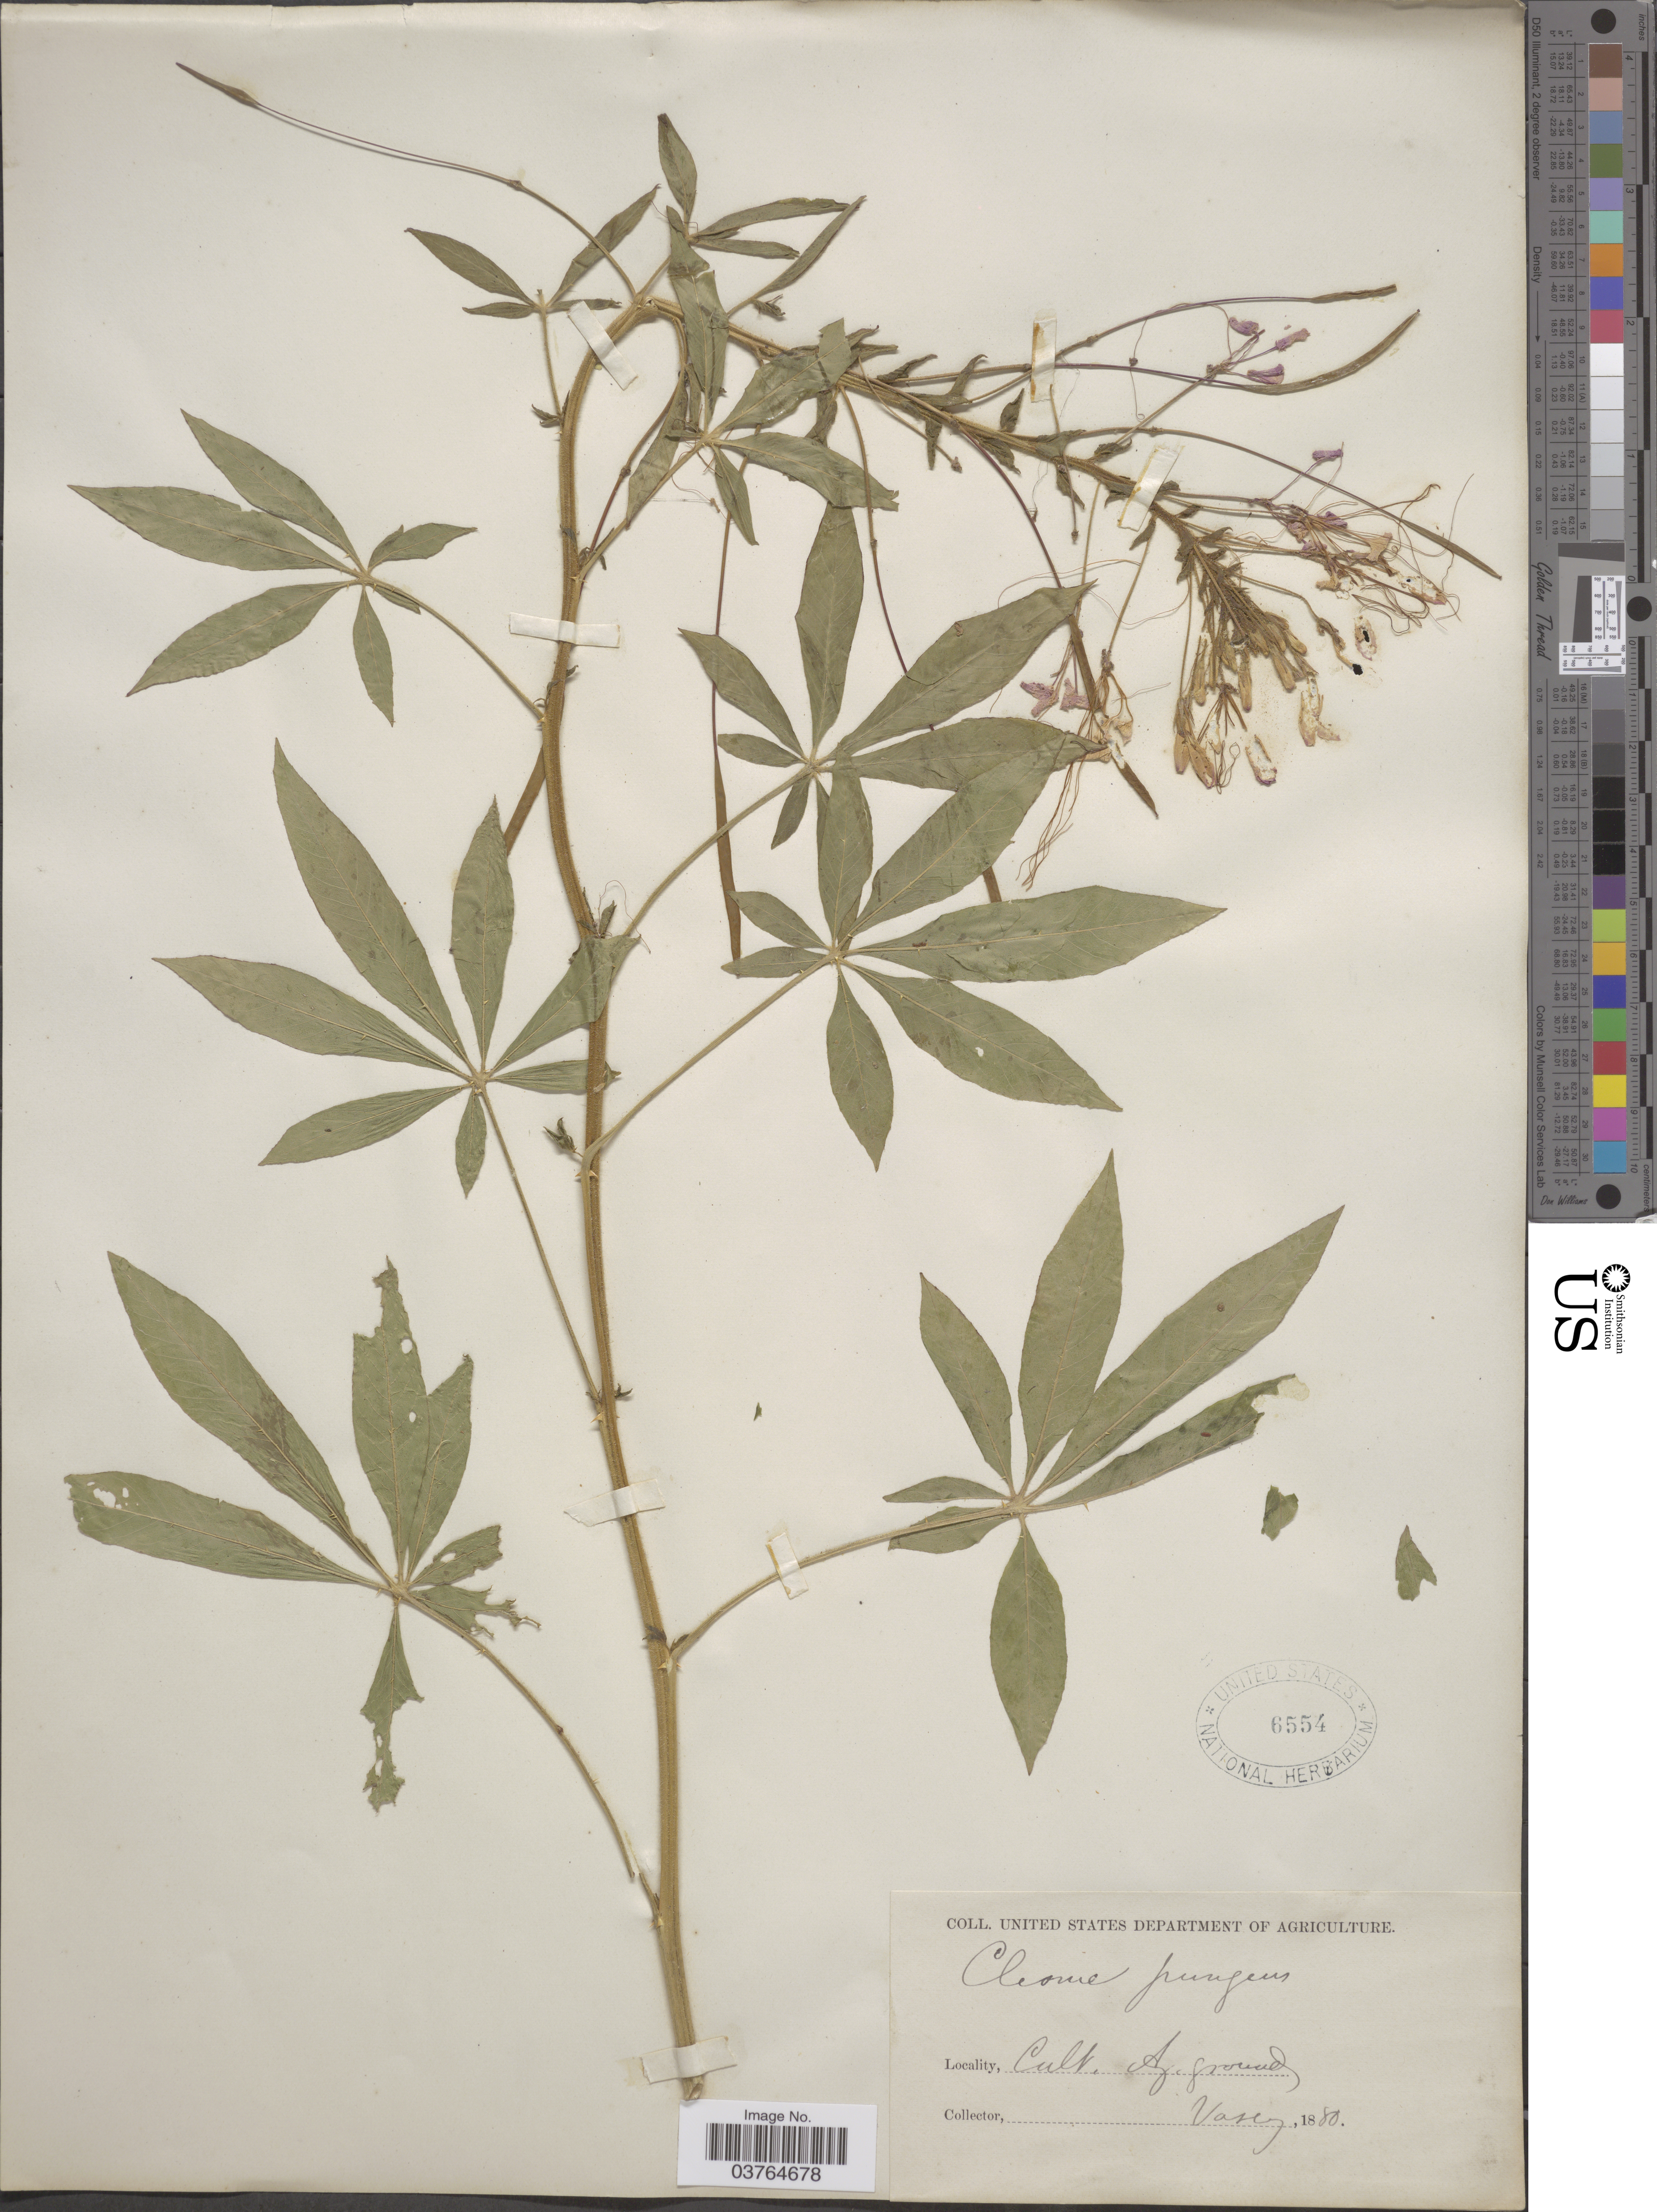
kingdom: Plantae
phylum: Tracheophyta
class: Magnoliopsida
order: Brassicales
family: Cleomaceae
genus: Tarenaya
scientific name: Tarenaya houtteana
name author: (Schltdl.) Soares Neto & Roalson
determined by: Strong, Mark T., (BOT), Smithsonian Institution - National Museum of Natural History (UNITED STATES)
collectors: Vasey, --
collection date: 1880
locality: Cult. Ag. ground.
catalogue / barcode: US 6554